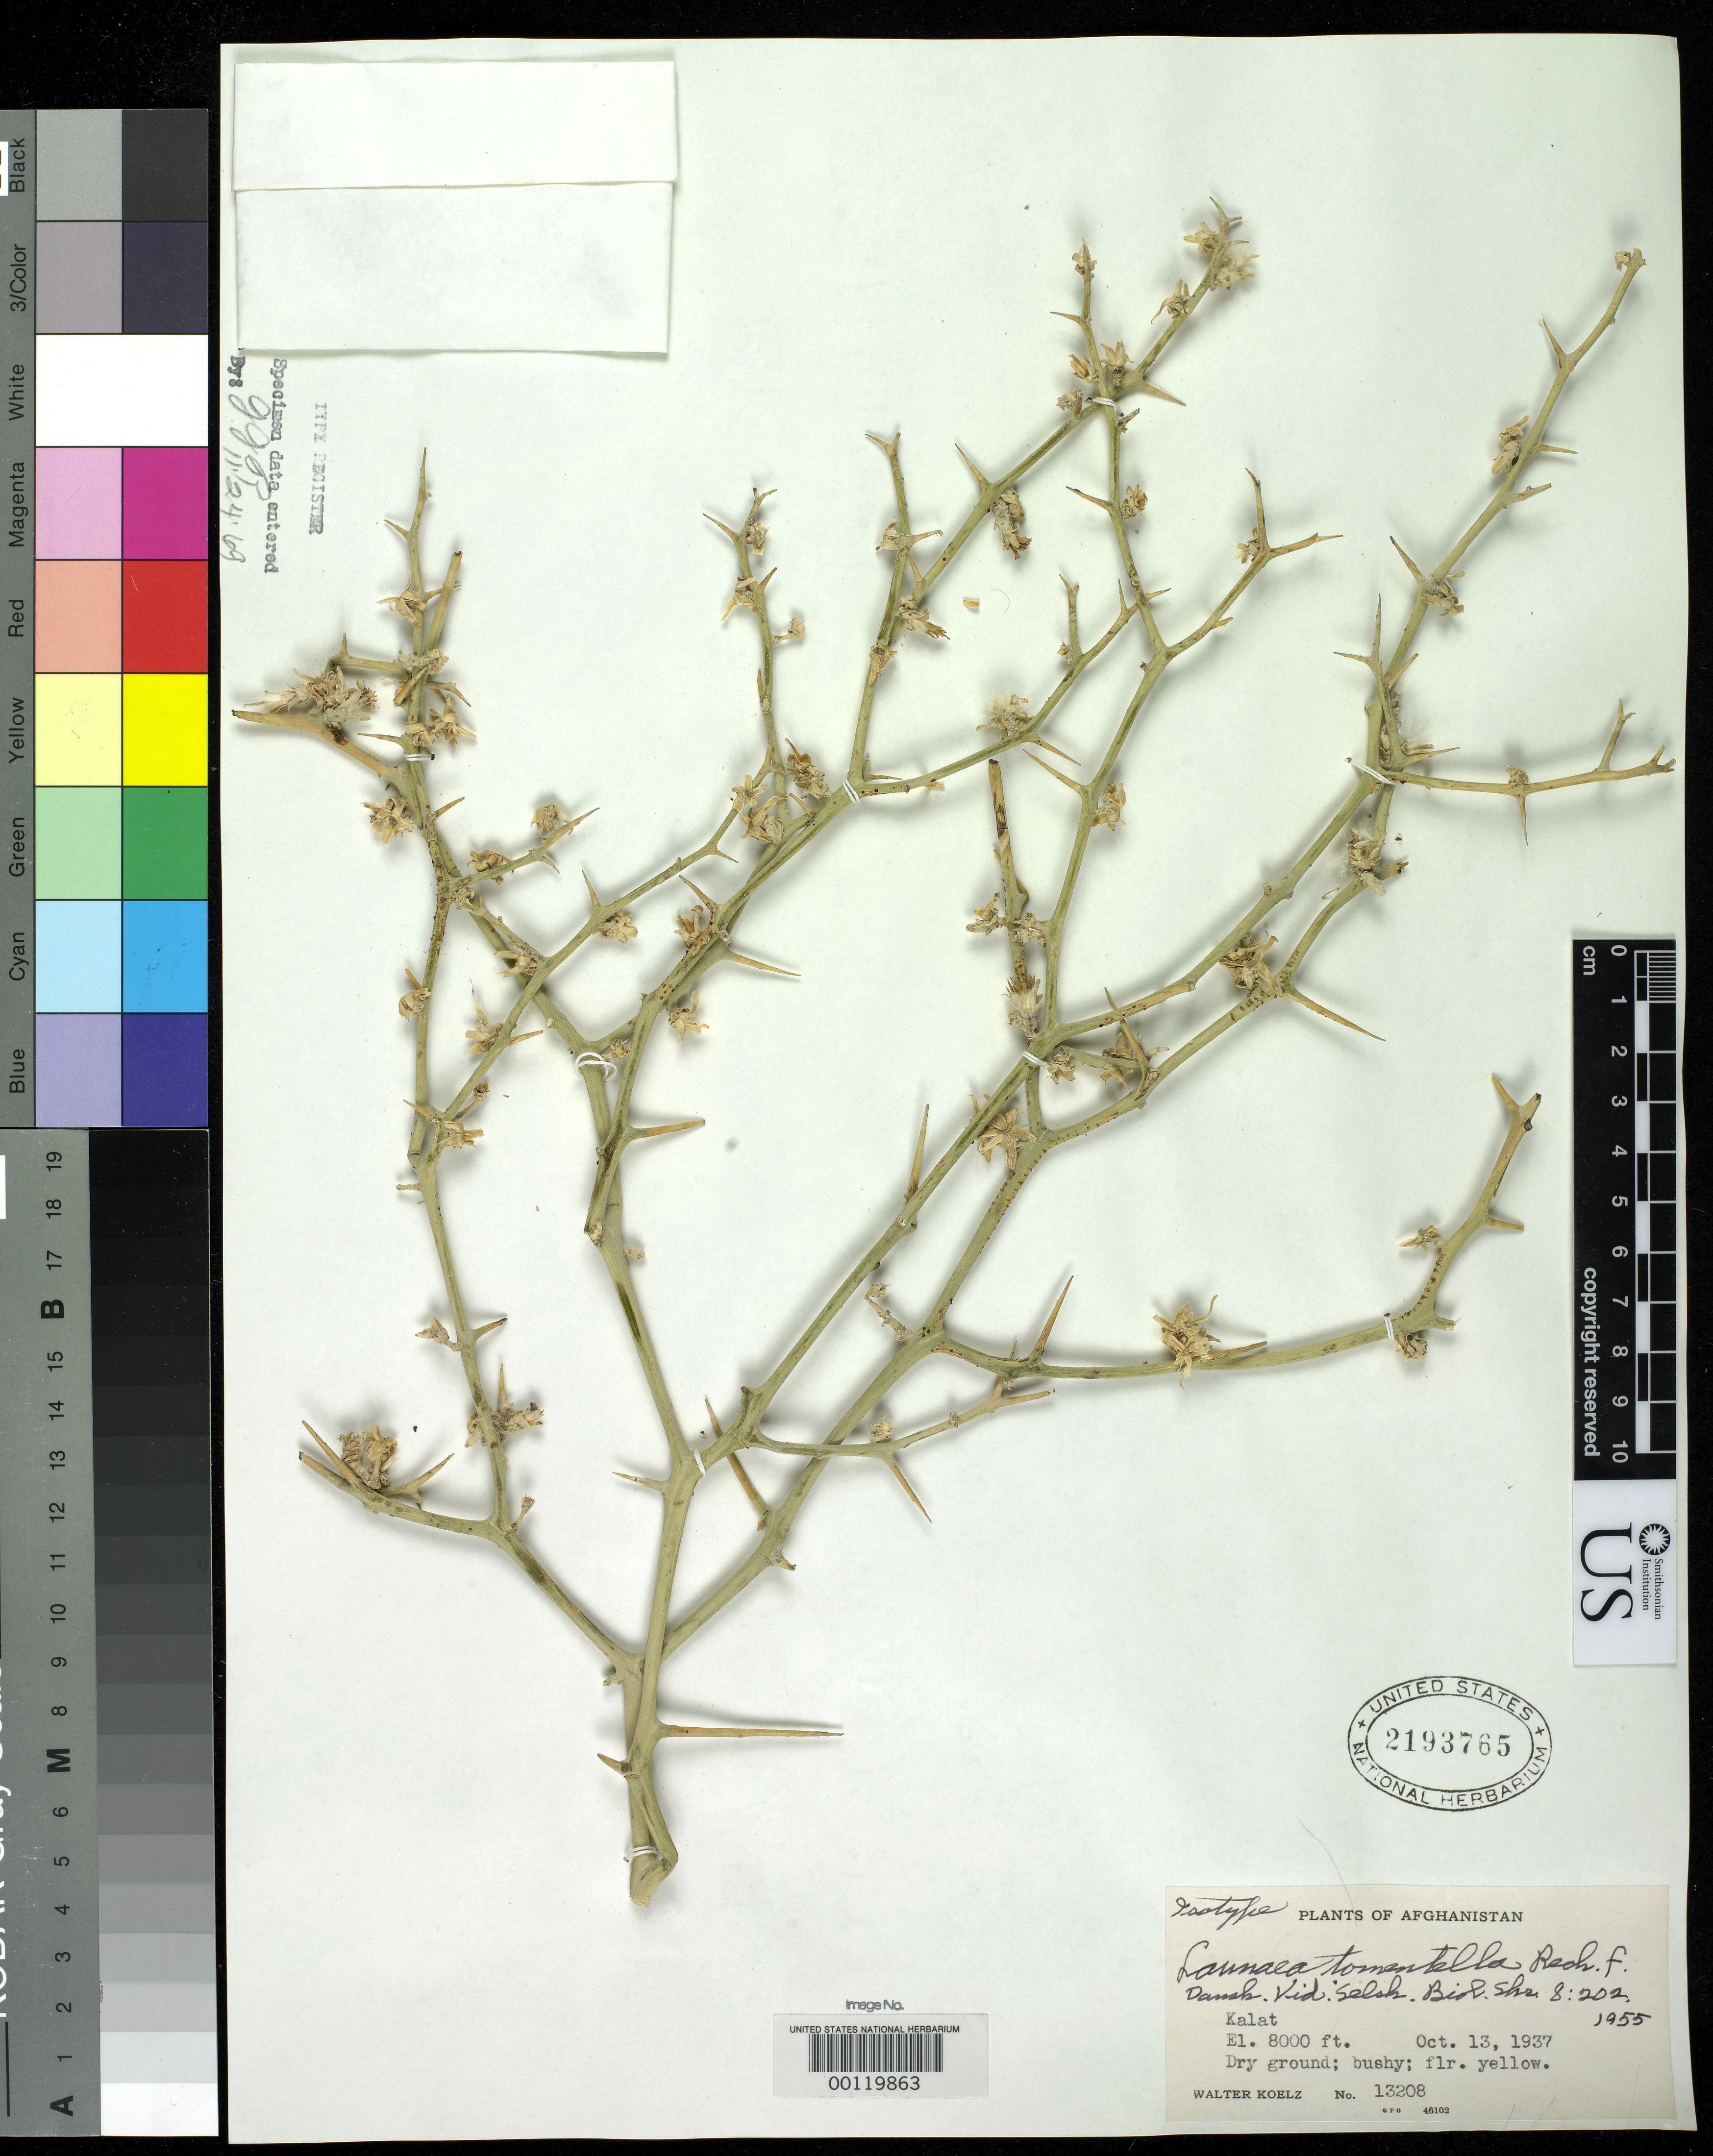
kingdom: Plantae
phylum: Tracheophyta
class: Magnoliopsida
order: Asterales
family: Asteraceae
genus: Launaea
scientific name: Launaea tomentella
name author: Rech. f.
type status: Isotype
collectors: W. N. Koelz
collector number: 13208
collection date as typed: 13 Oct 1937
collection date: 1937-10-13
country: Afghanistan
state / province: Zabul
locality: Qalat.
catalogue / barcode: US 2193765